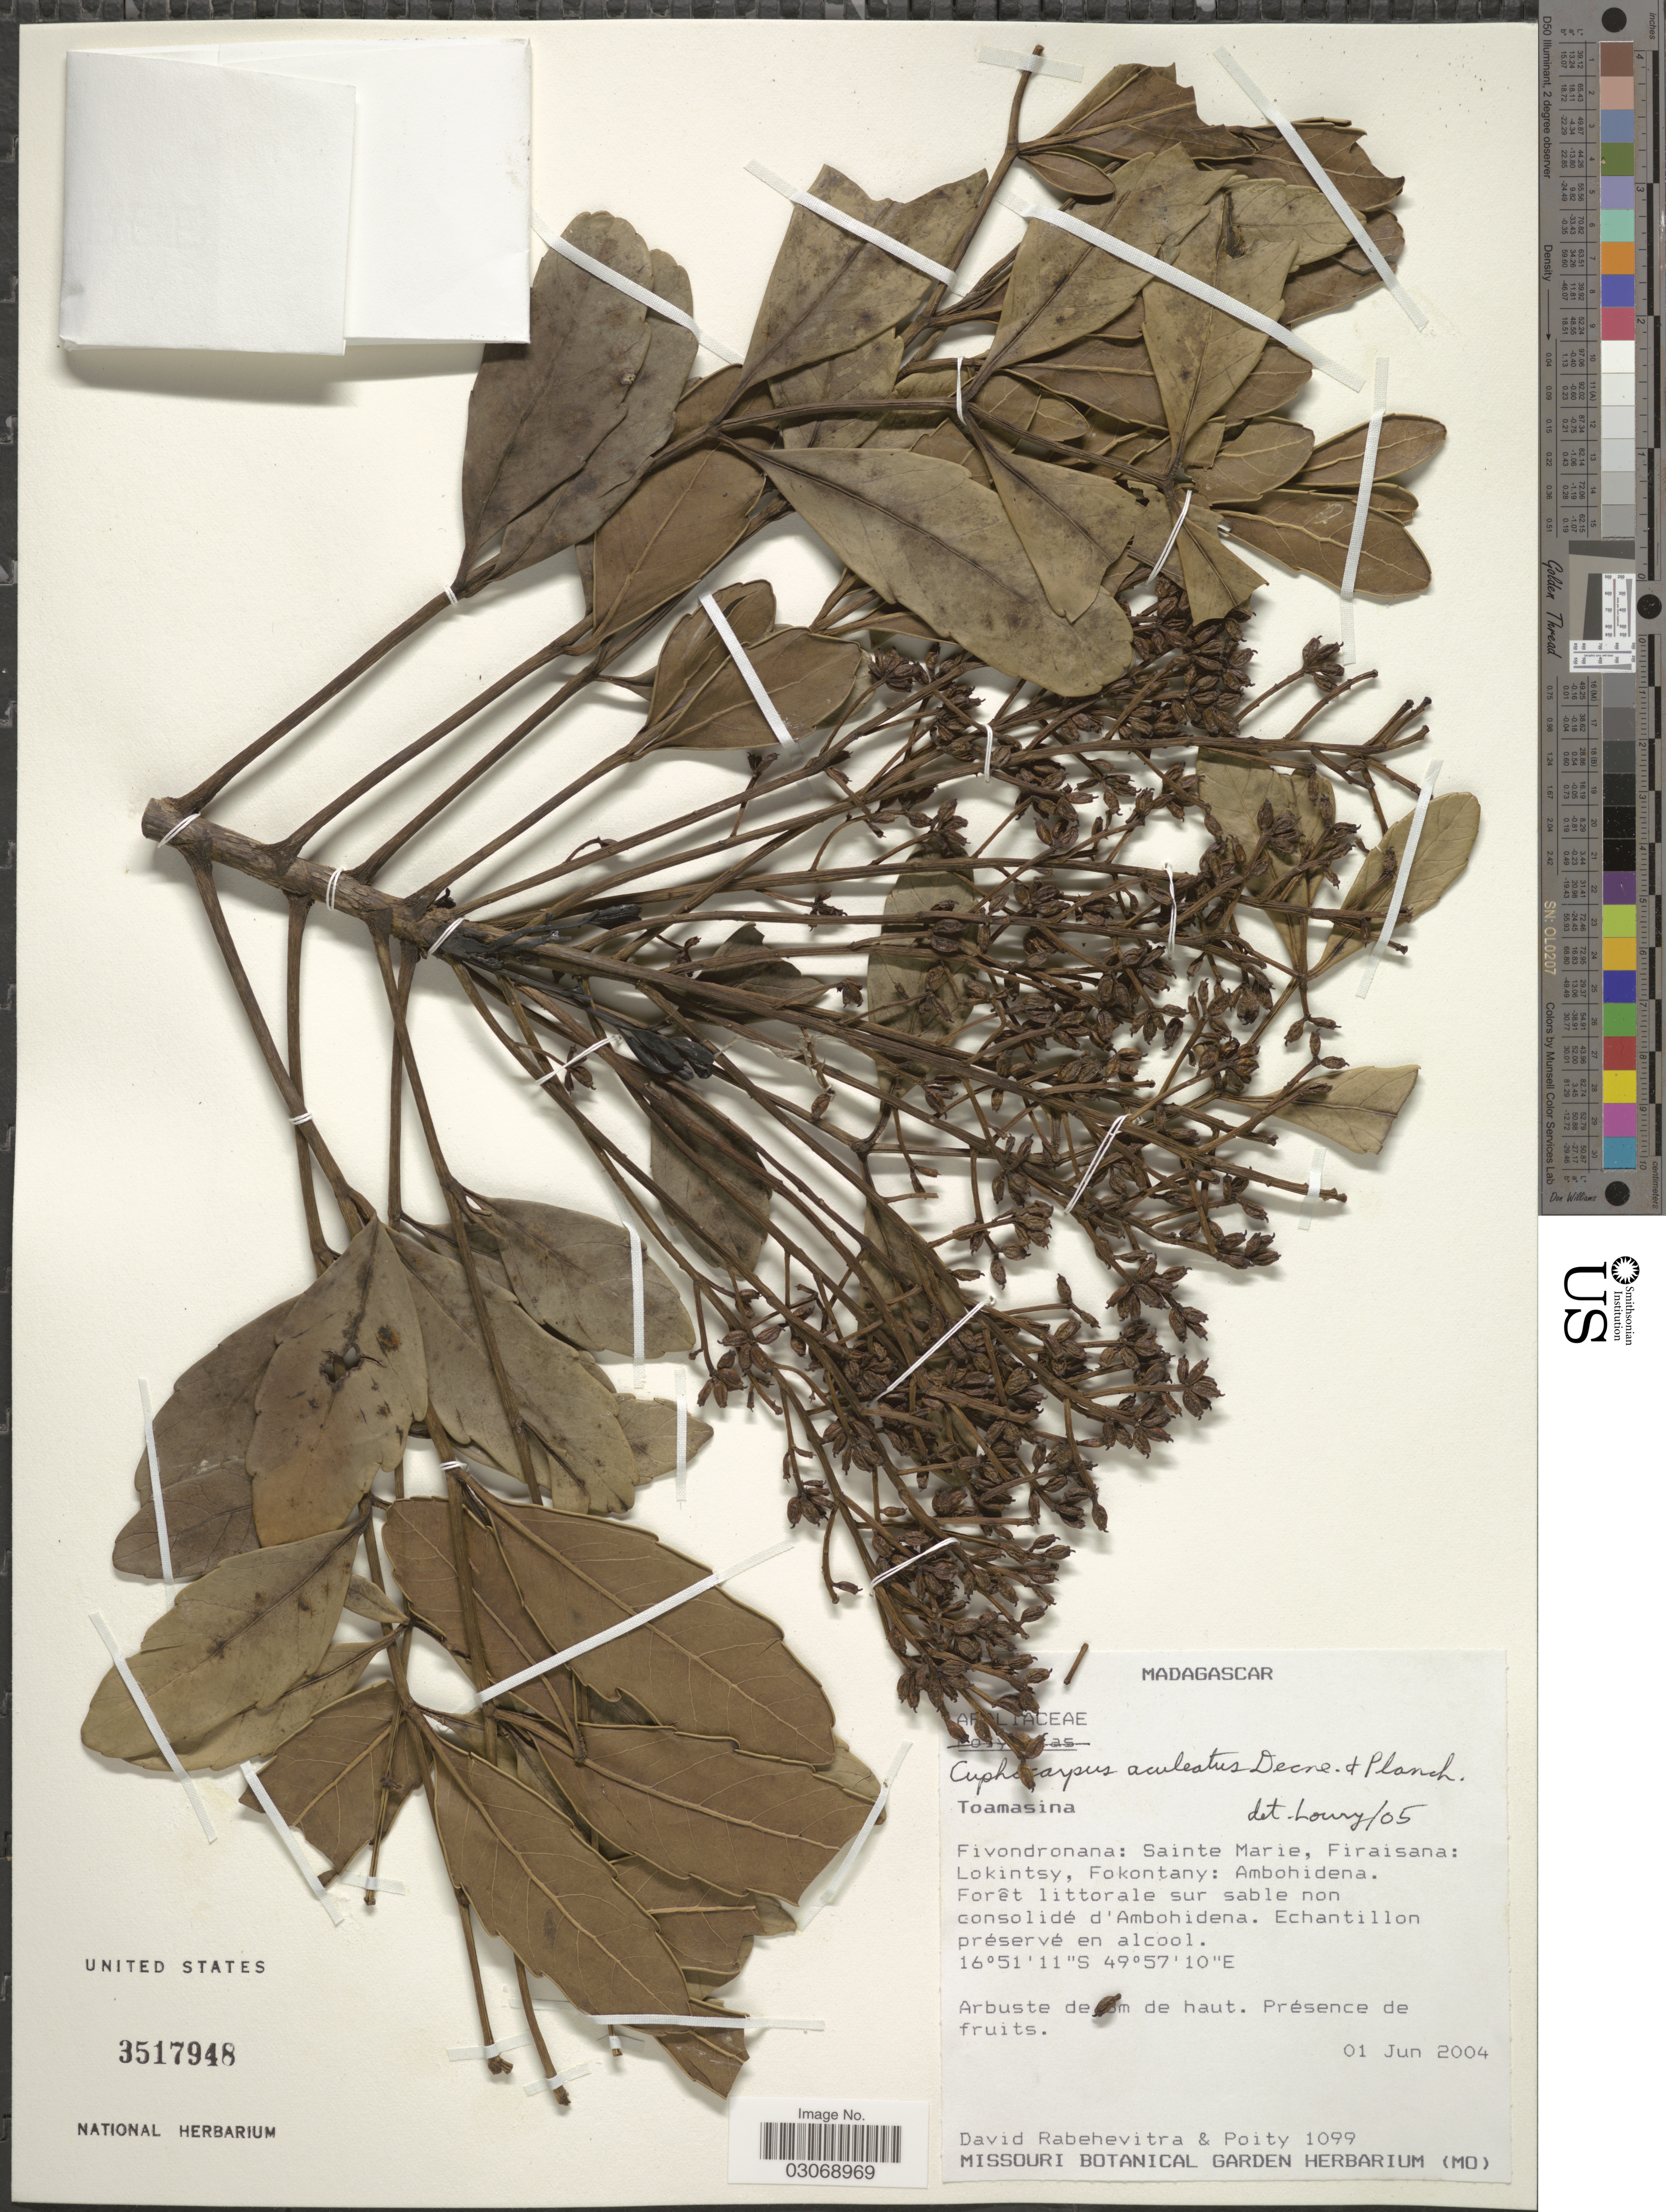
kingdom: Plantae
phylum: Tracheophyta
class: Magnoliopsida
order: Apiales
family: Araliaceae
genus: Cuphocarpus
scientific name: Cuphocarpus aculeatus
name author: Decne. & Planch.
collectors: D. Rabehevitra & -. Poity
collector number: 1099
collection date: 2004-06-01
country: Madagascar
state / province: Analanjirofo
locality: Fivondronana: Sainte Marie, Firaisana: Lokintsy, Fokontany: Ambohidena.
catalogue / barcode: US 3517948